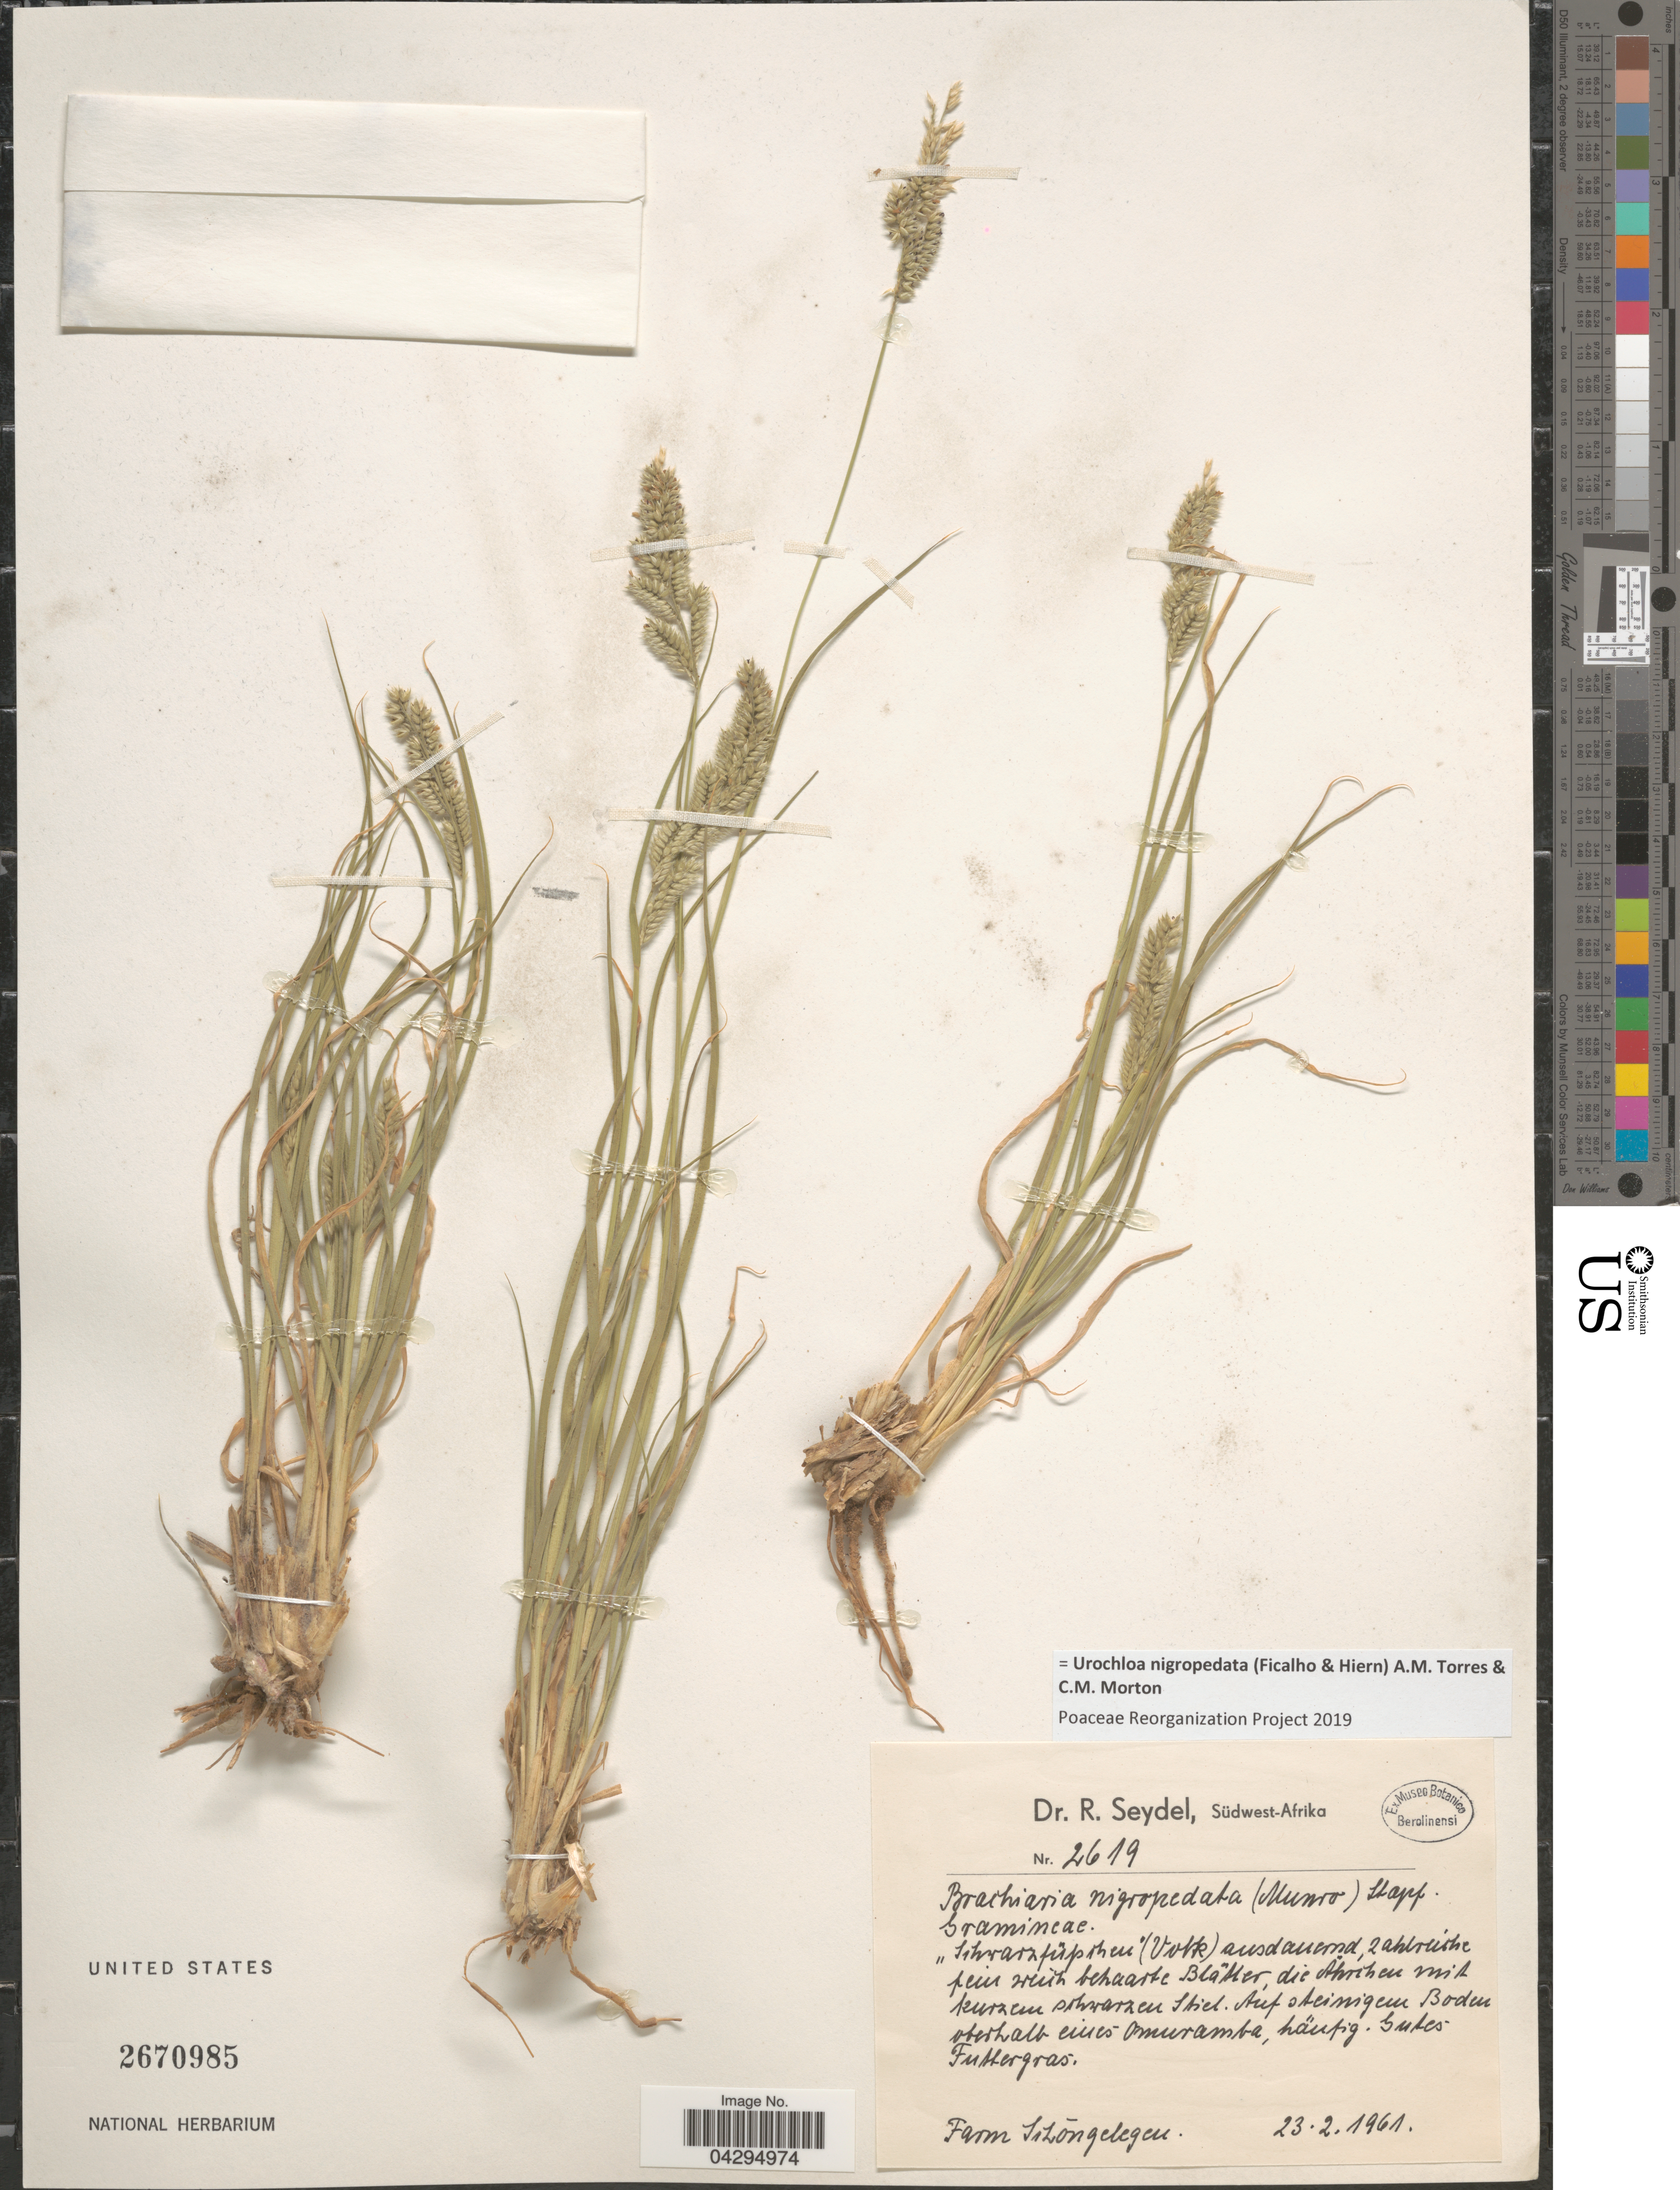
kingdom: Plantae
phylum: Tracheophyta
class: Liliopsida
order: Poales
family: Poaceae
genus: Urochloa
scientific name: Urochloa nigropedata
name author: (Ficalho & Hiern) A.M. Torres & C.M. Morton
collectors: R. Seydel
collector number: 2619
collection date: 1961-02-23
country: Namibia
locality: Farm [illegible text].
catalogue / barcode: US 2670985